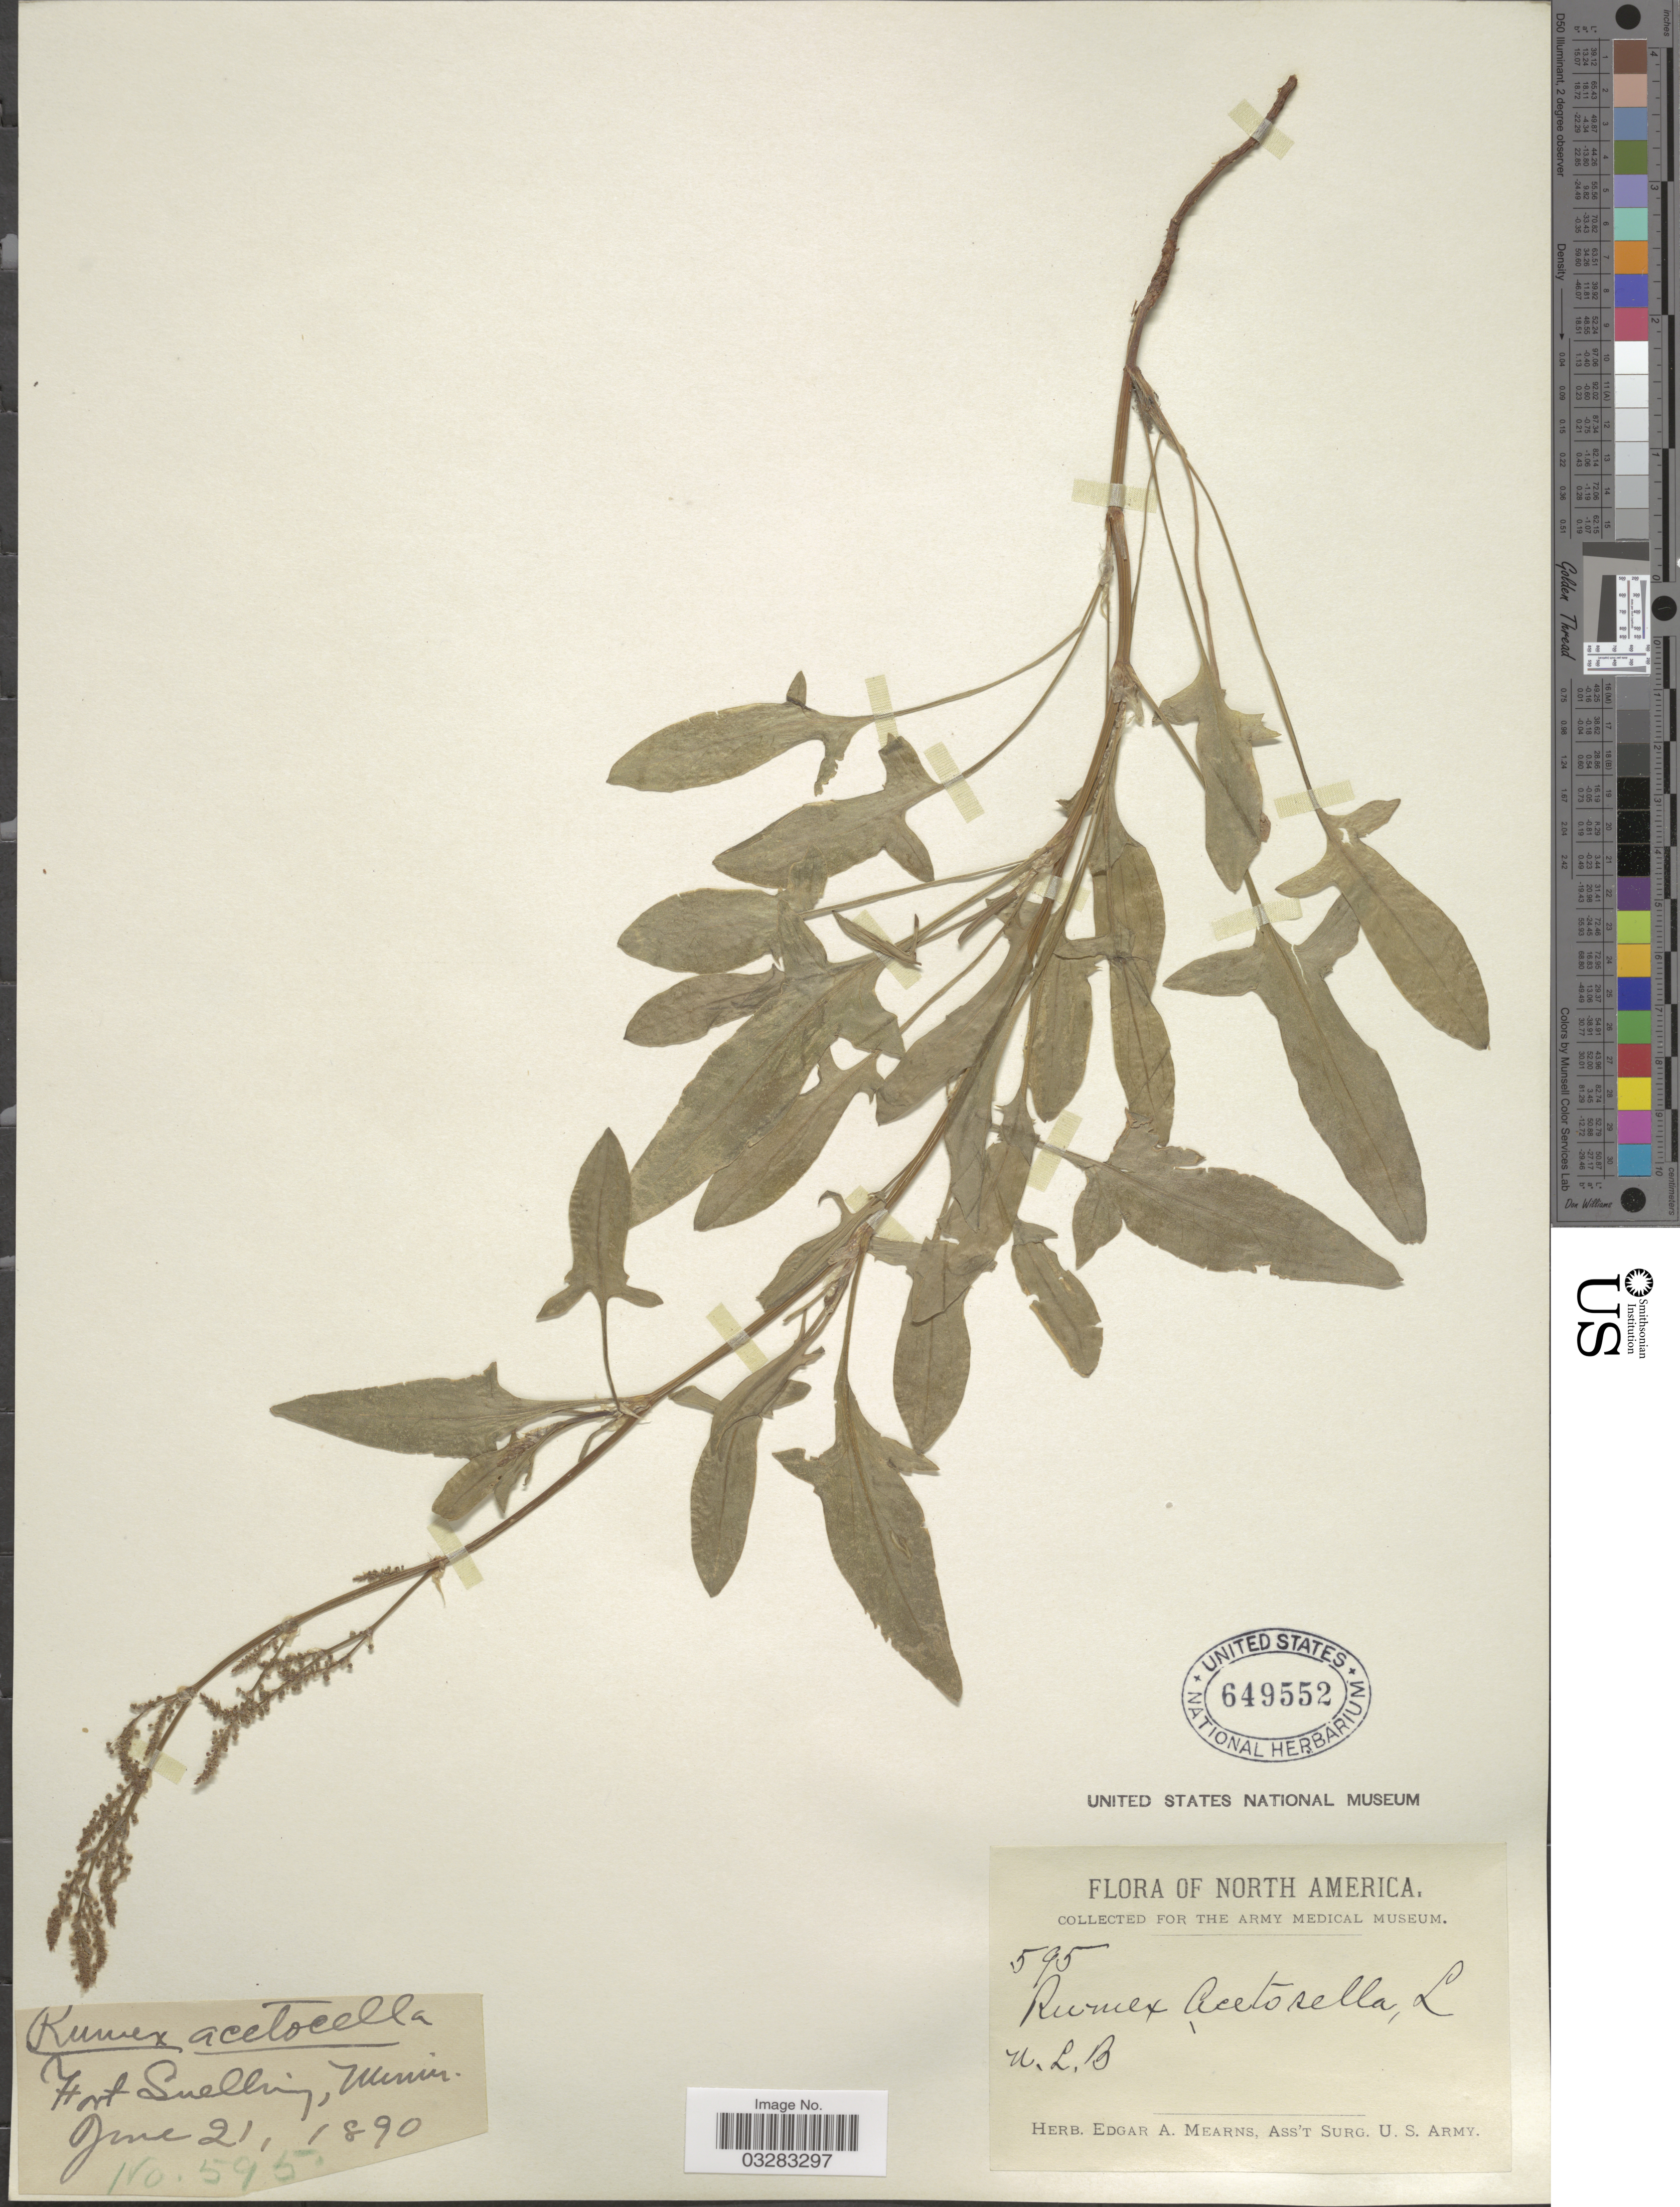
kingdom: Plantae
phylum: Tracheophyta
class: Magnoliopsida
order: Caryophyllales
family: Polygonaceae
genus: Rumex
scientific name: Rumex acetosella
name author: L.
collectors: ex herb. Edgar A. Mearns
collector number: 595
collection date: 1890-06-21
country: United States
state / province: Minnesota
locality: Fort Snelling.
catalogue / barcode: US 649552